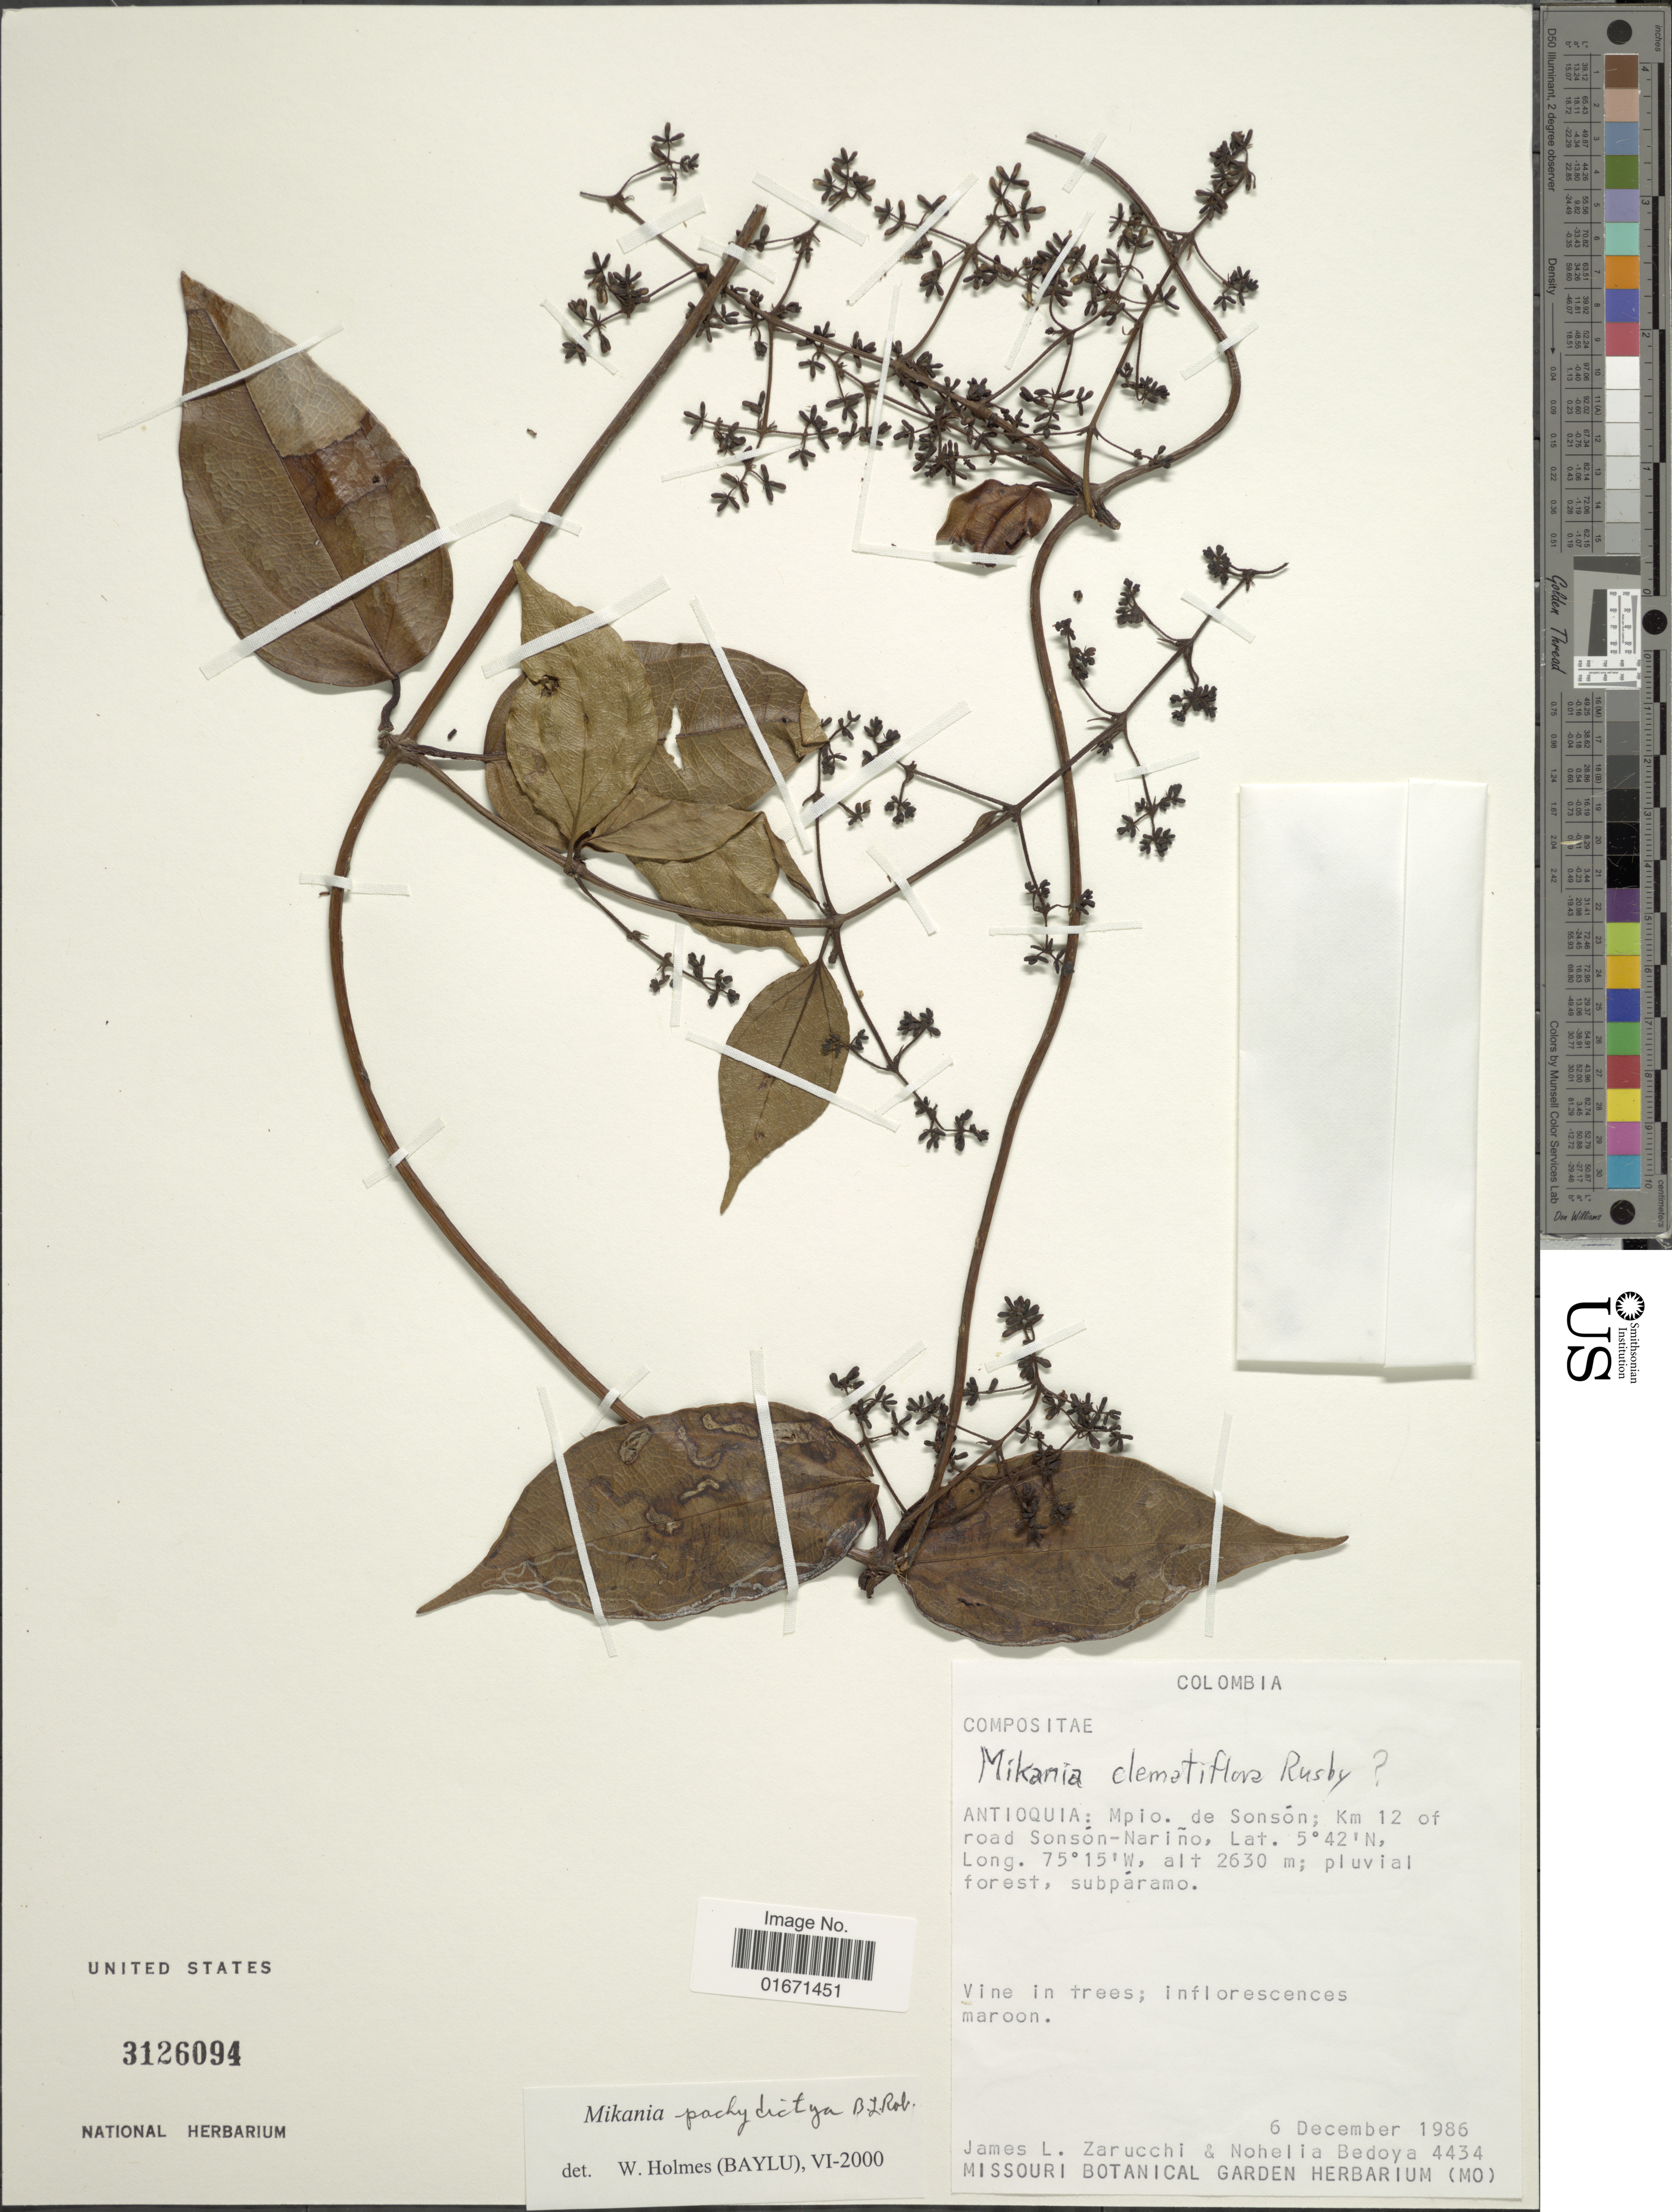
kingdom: Plantae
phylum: Tracheophyta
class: Magnoliopsida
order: Asterales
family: Asteraceae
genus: Mikania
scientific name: Mikania pachydictya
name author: B.L. Rob.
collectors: J. L. Zarucchi & N. Bedoya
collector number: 4434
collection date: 1986-12-06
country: Colombia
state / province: Antioquia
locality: Antioquia: Mpio. de Sonsón; Km 12 of road Sonsón-Nariño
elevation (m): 2630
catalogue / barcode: US 3126094